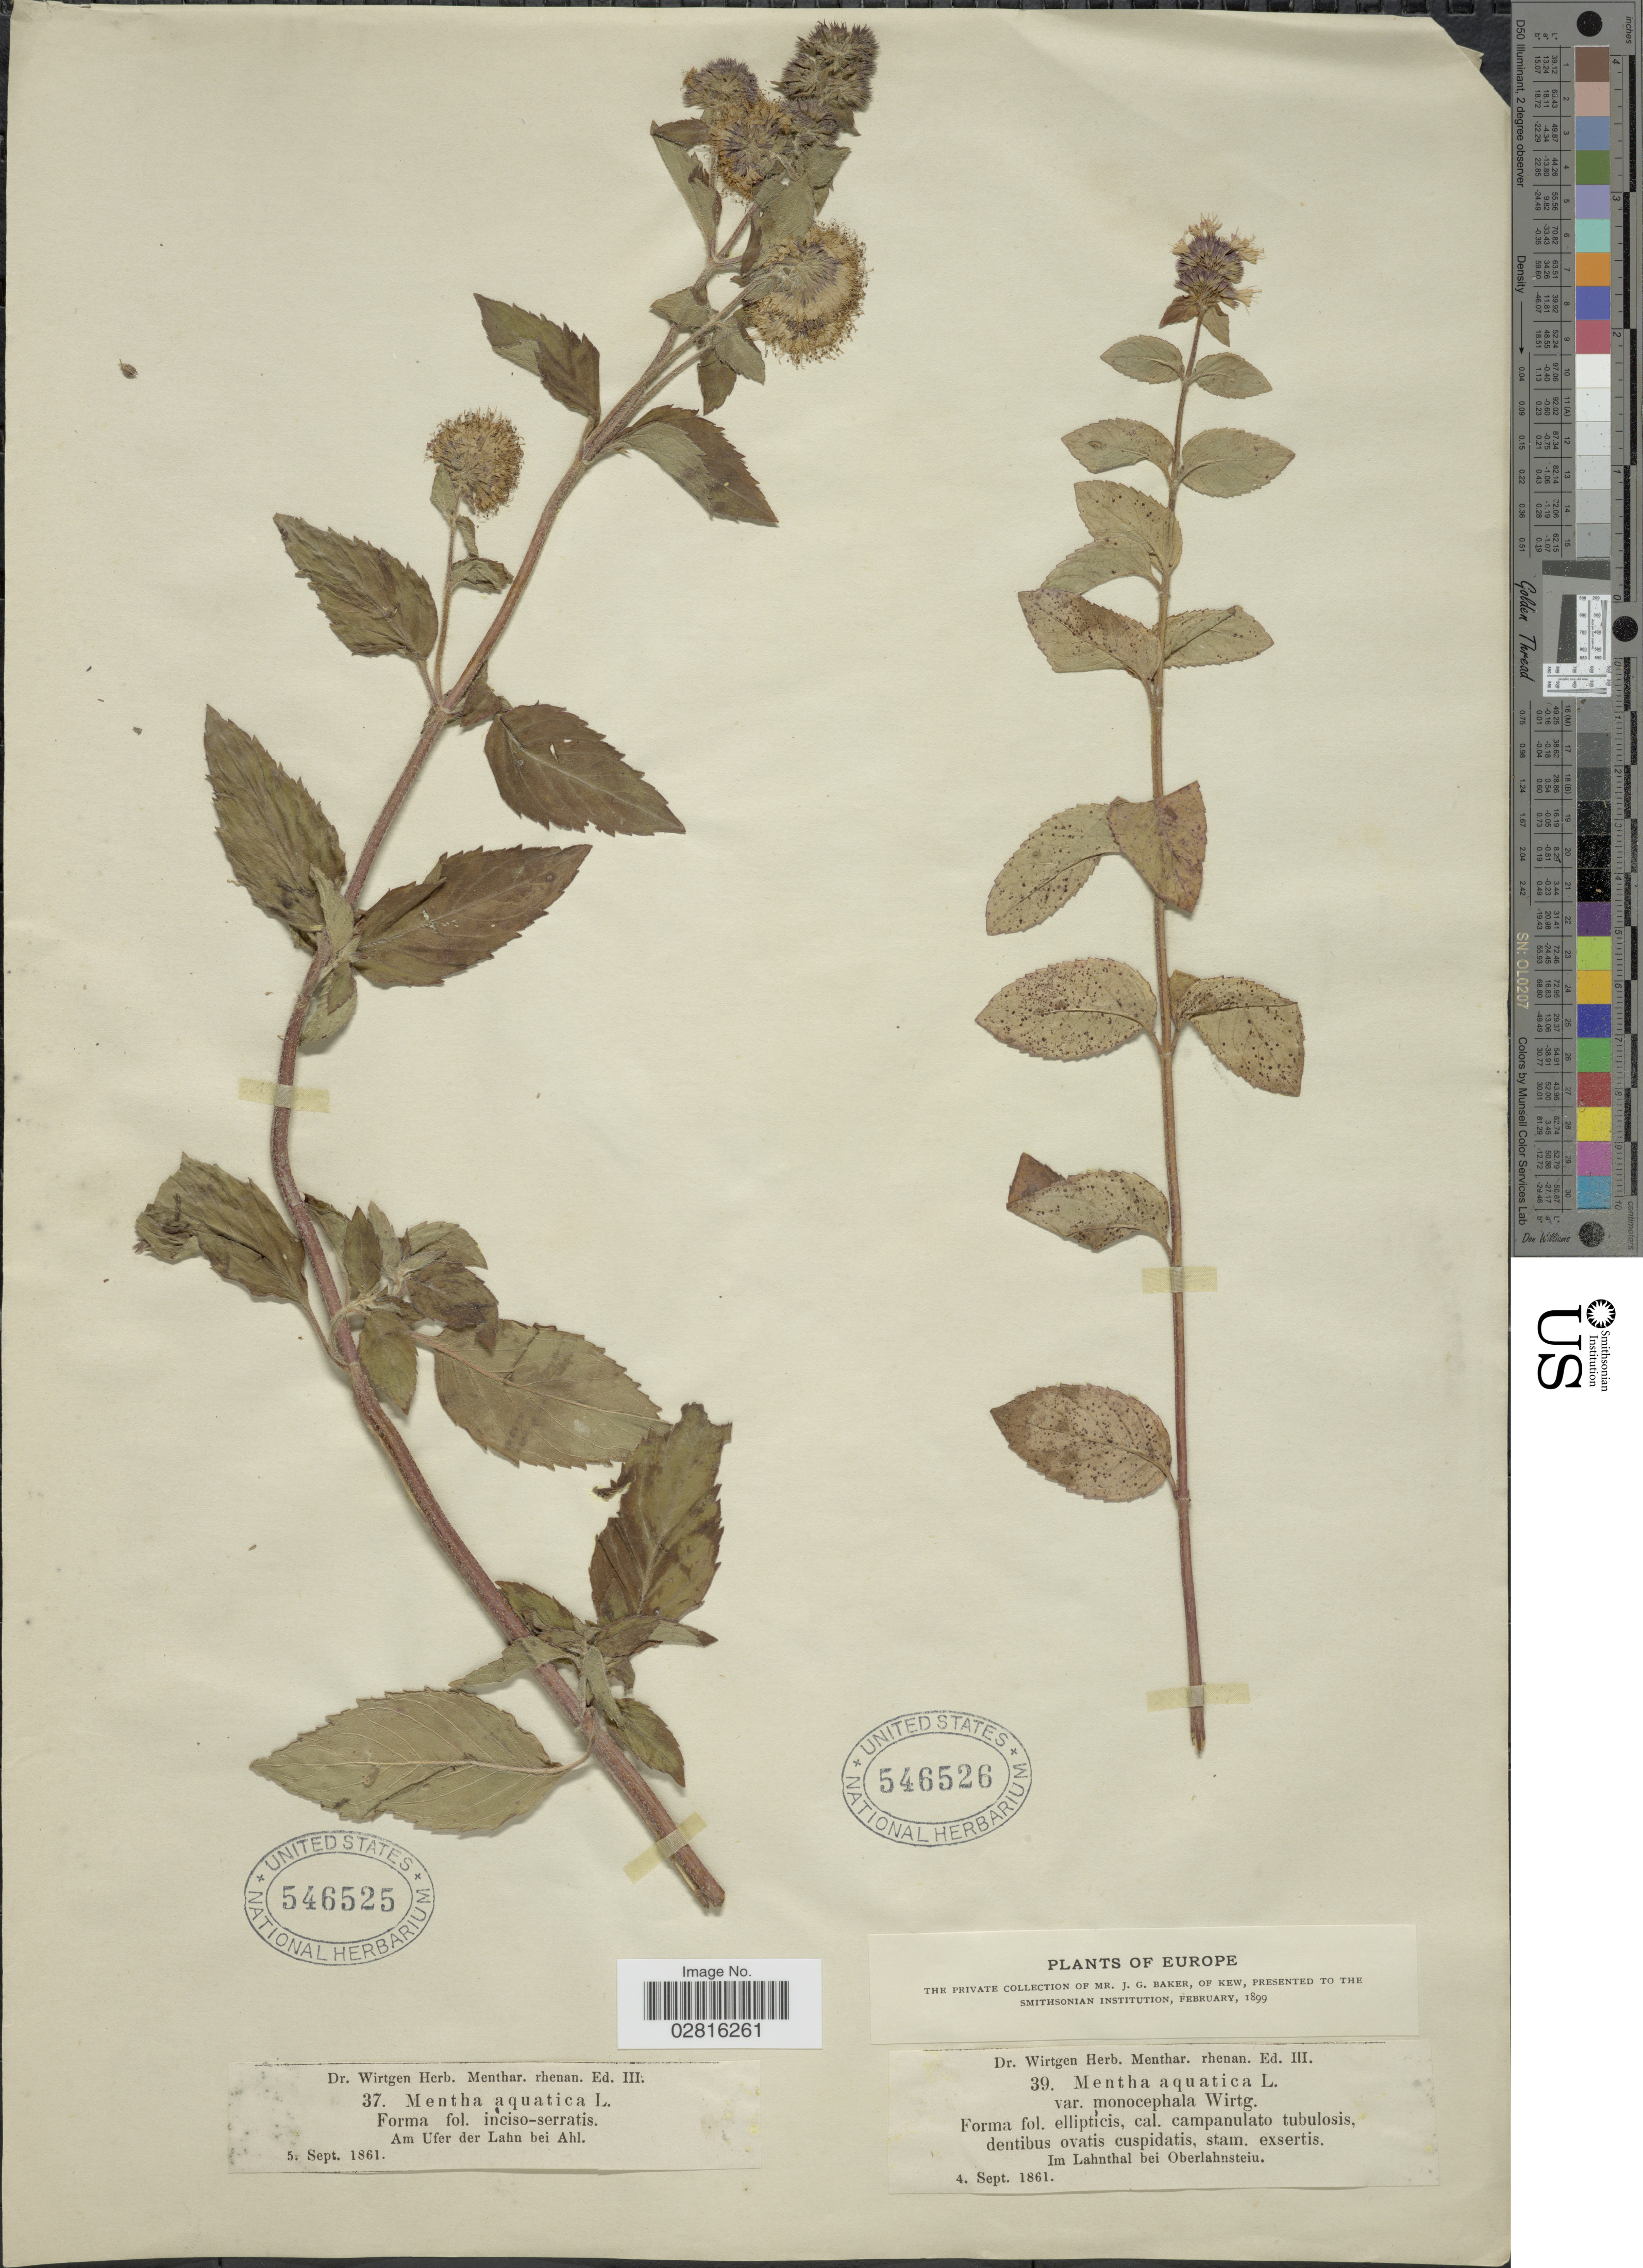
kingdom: Plantae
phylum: Tracheophyta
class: Magnoliopsida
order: Lamiales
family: Lamiaceae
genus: Mentha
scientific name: Mentha aquatica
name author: L.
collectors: Wirtgen, --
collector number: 37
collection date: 1861-09-05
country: Germany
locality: Am Ufer der Lahn bei Ahl.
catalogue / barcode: US 546525